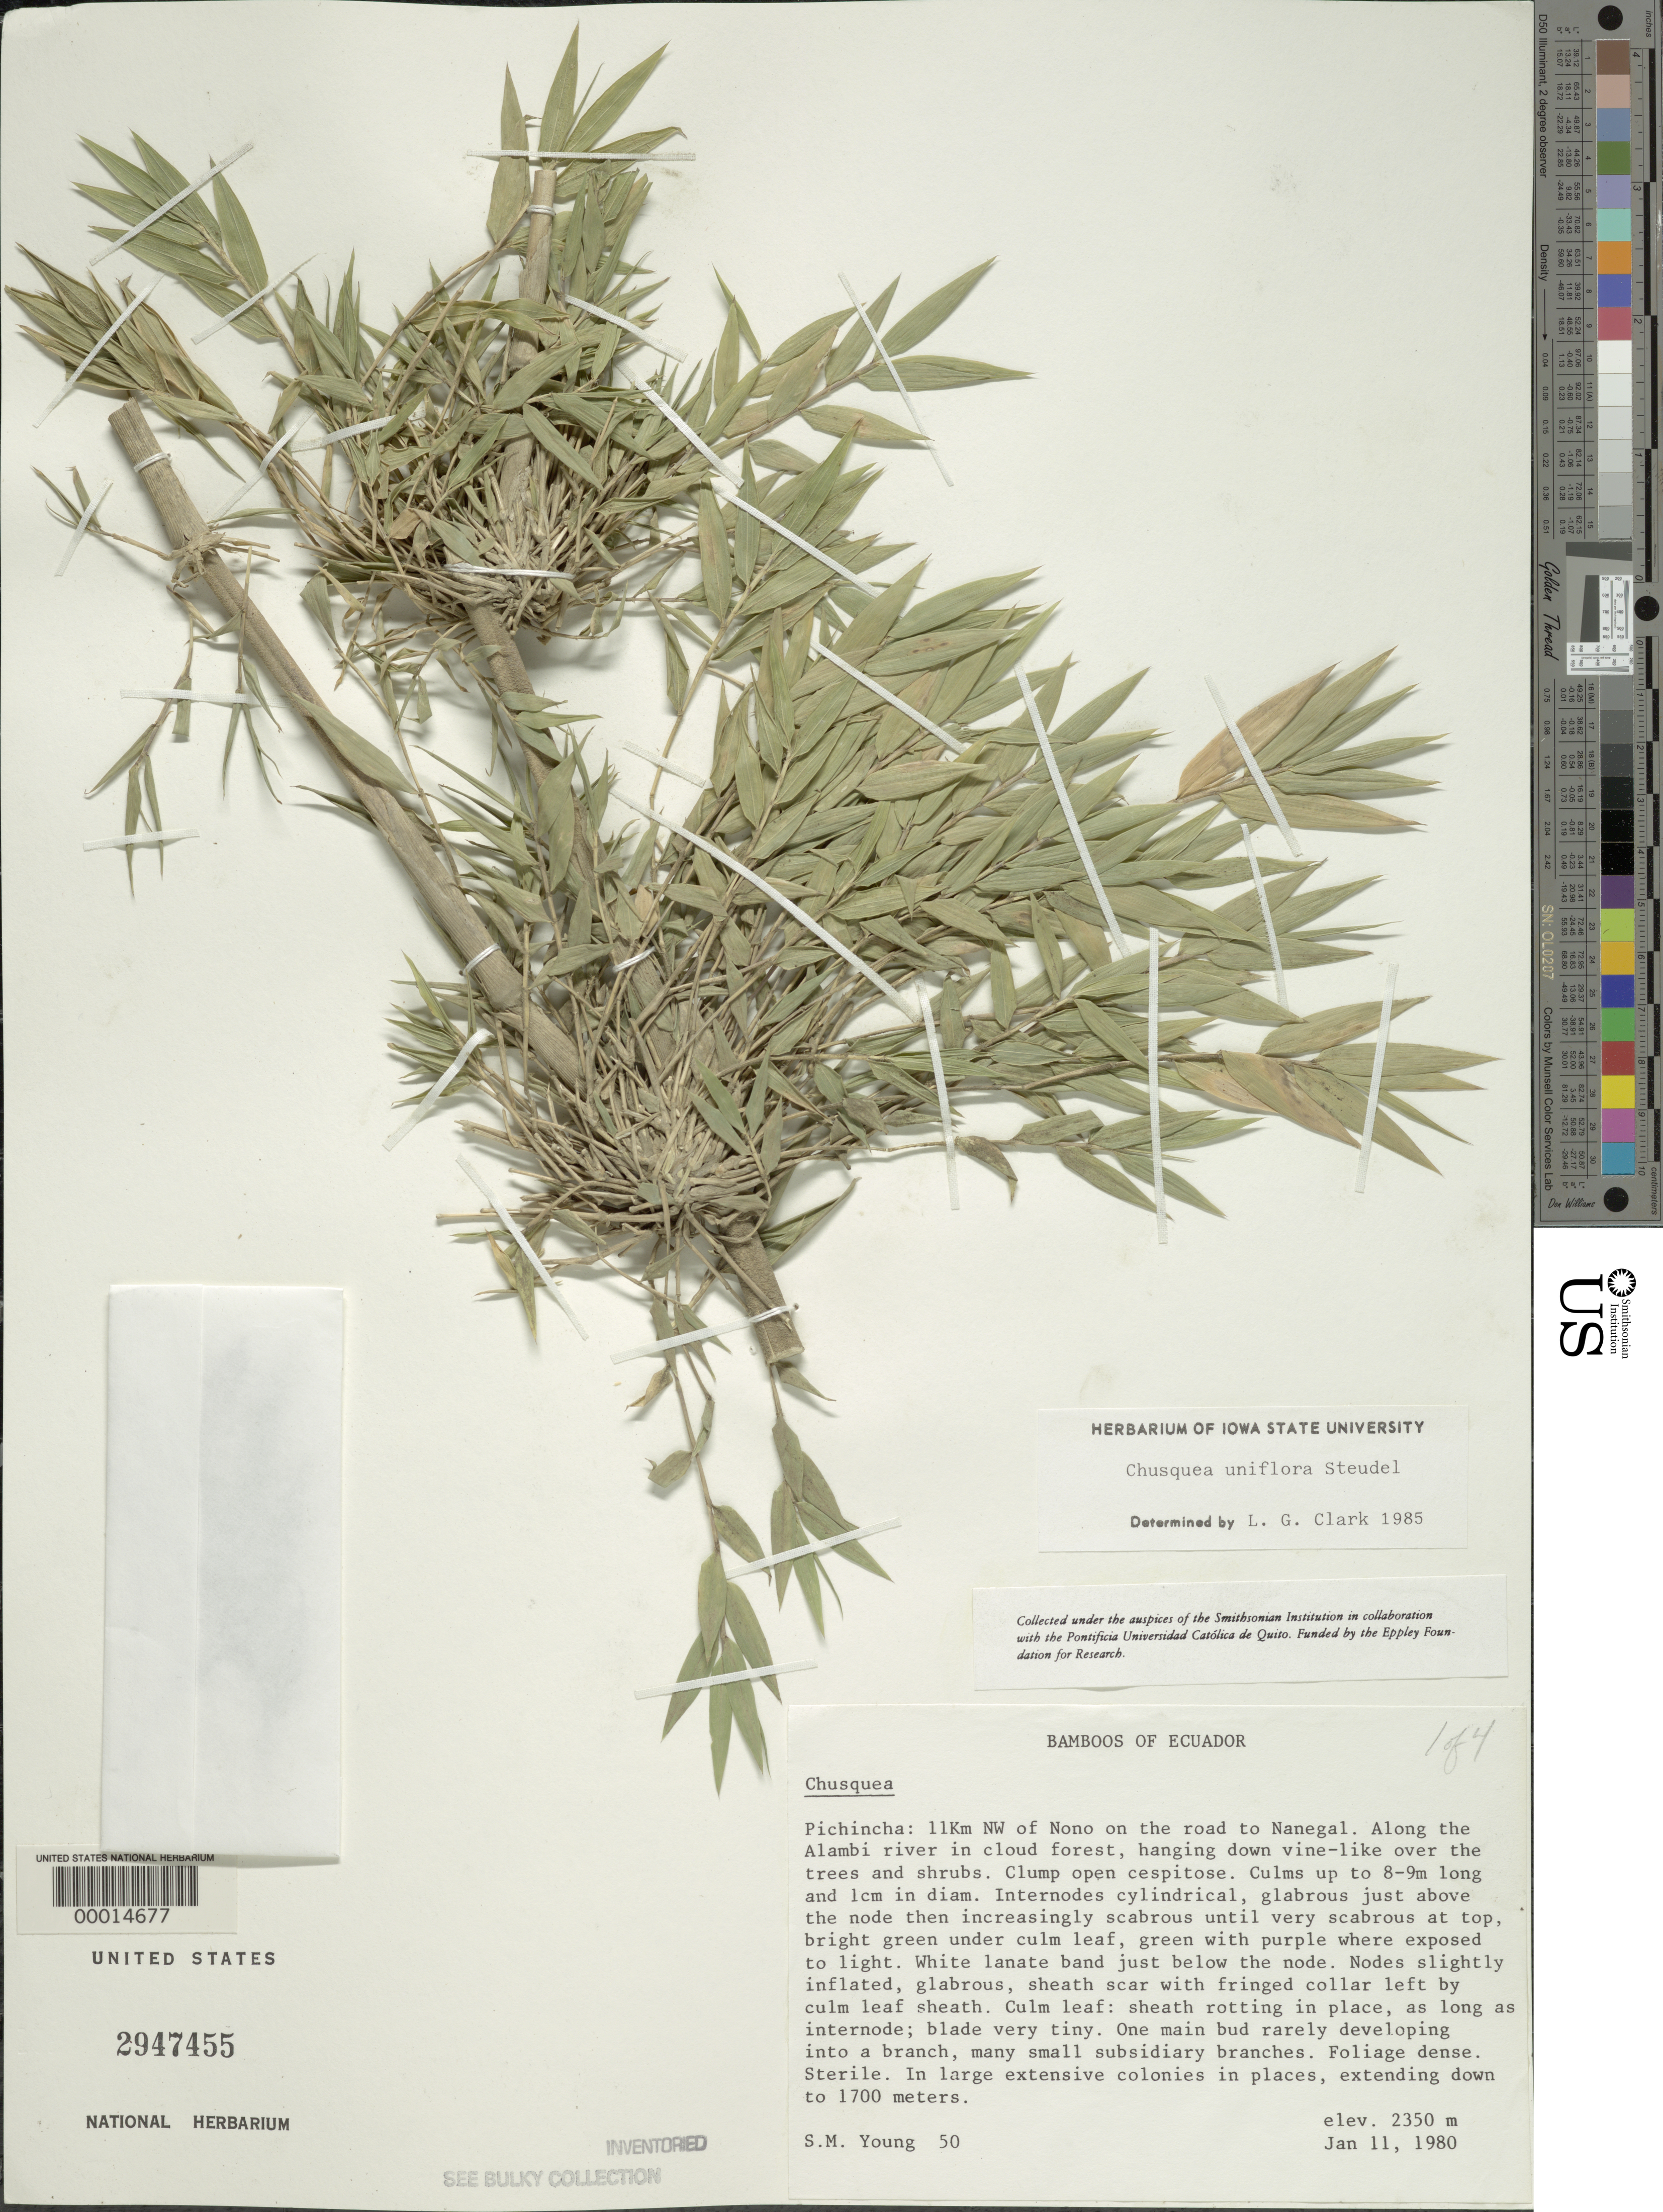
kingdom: Plantae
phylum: Tracheophyta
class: Liliopsida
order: Poales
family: Poaceae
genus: Chusquea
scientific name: Chusquea uniflora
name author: Steud.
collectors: S. Young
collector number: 50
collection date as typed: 11 Jan 1980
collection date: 1980-01-11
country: Ecuador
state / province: Pichincha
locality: Nono/Nanegal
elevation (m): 2350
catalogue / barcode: US 2947455